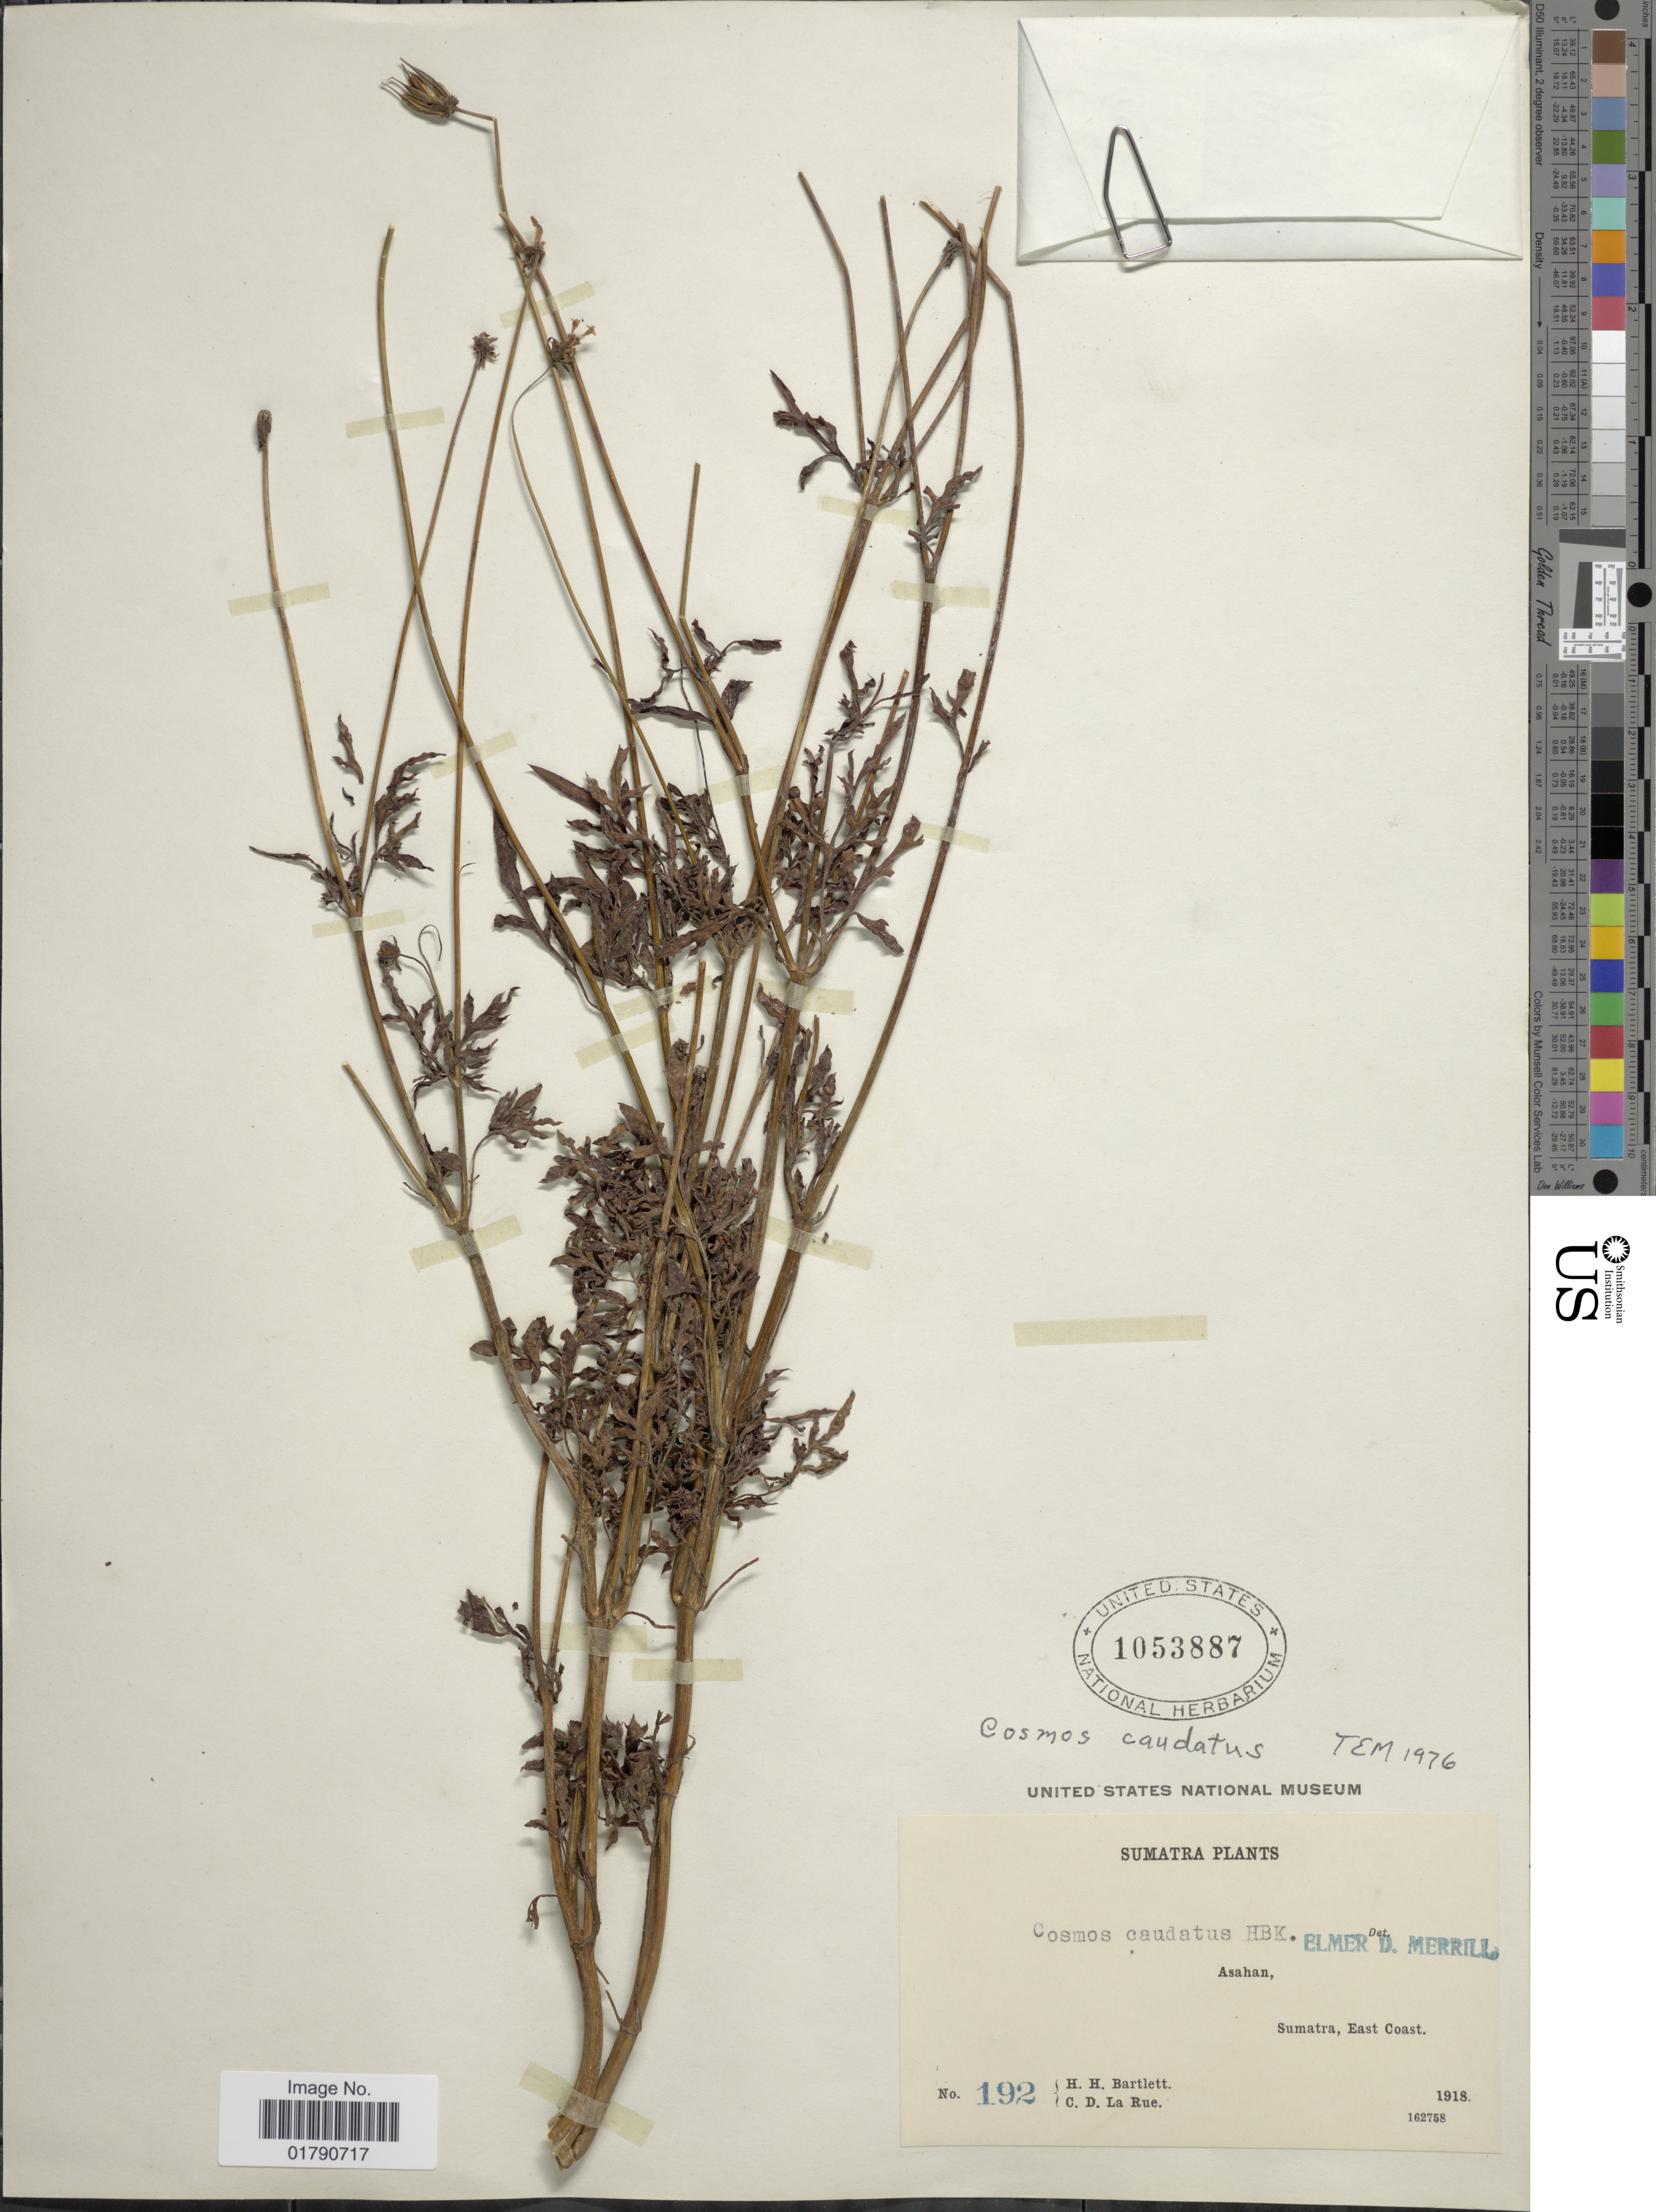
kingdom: Plantae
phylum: Tracheophyta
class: Magnoliopsida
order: Asterales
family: Asteraceae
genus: Cosmos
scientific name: Cosmos caudatus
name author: Kunth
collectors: H. H. Bartlett & C. La Rue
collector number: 192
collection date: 1918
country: Indonesia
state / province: Sumatra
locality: Asahan, East Coast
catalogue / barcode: US 1053887